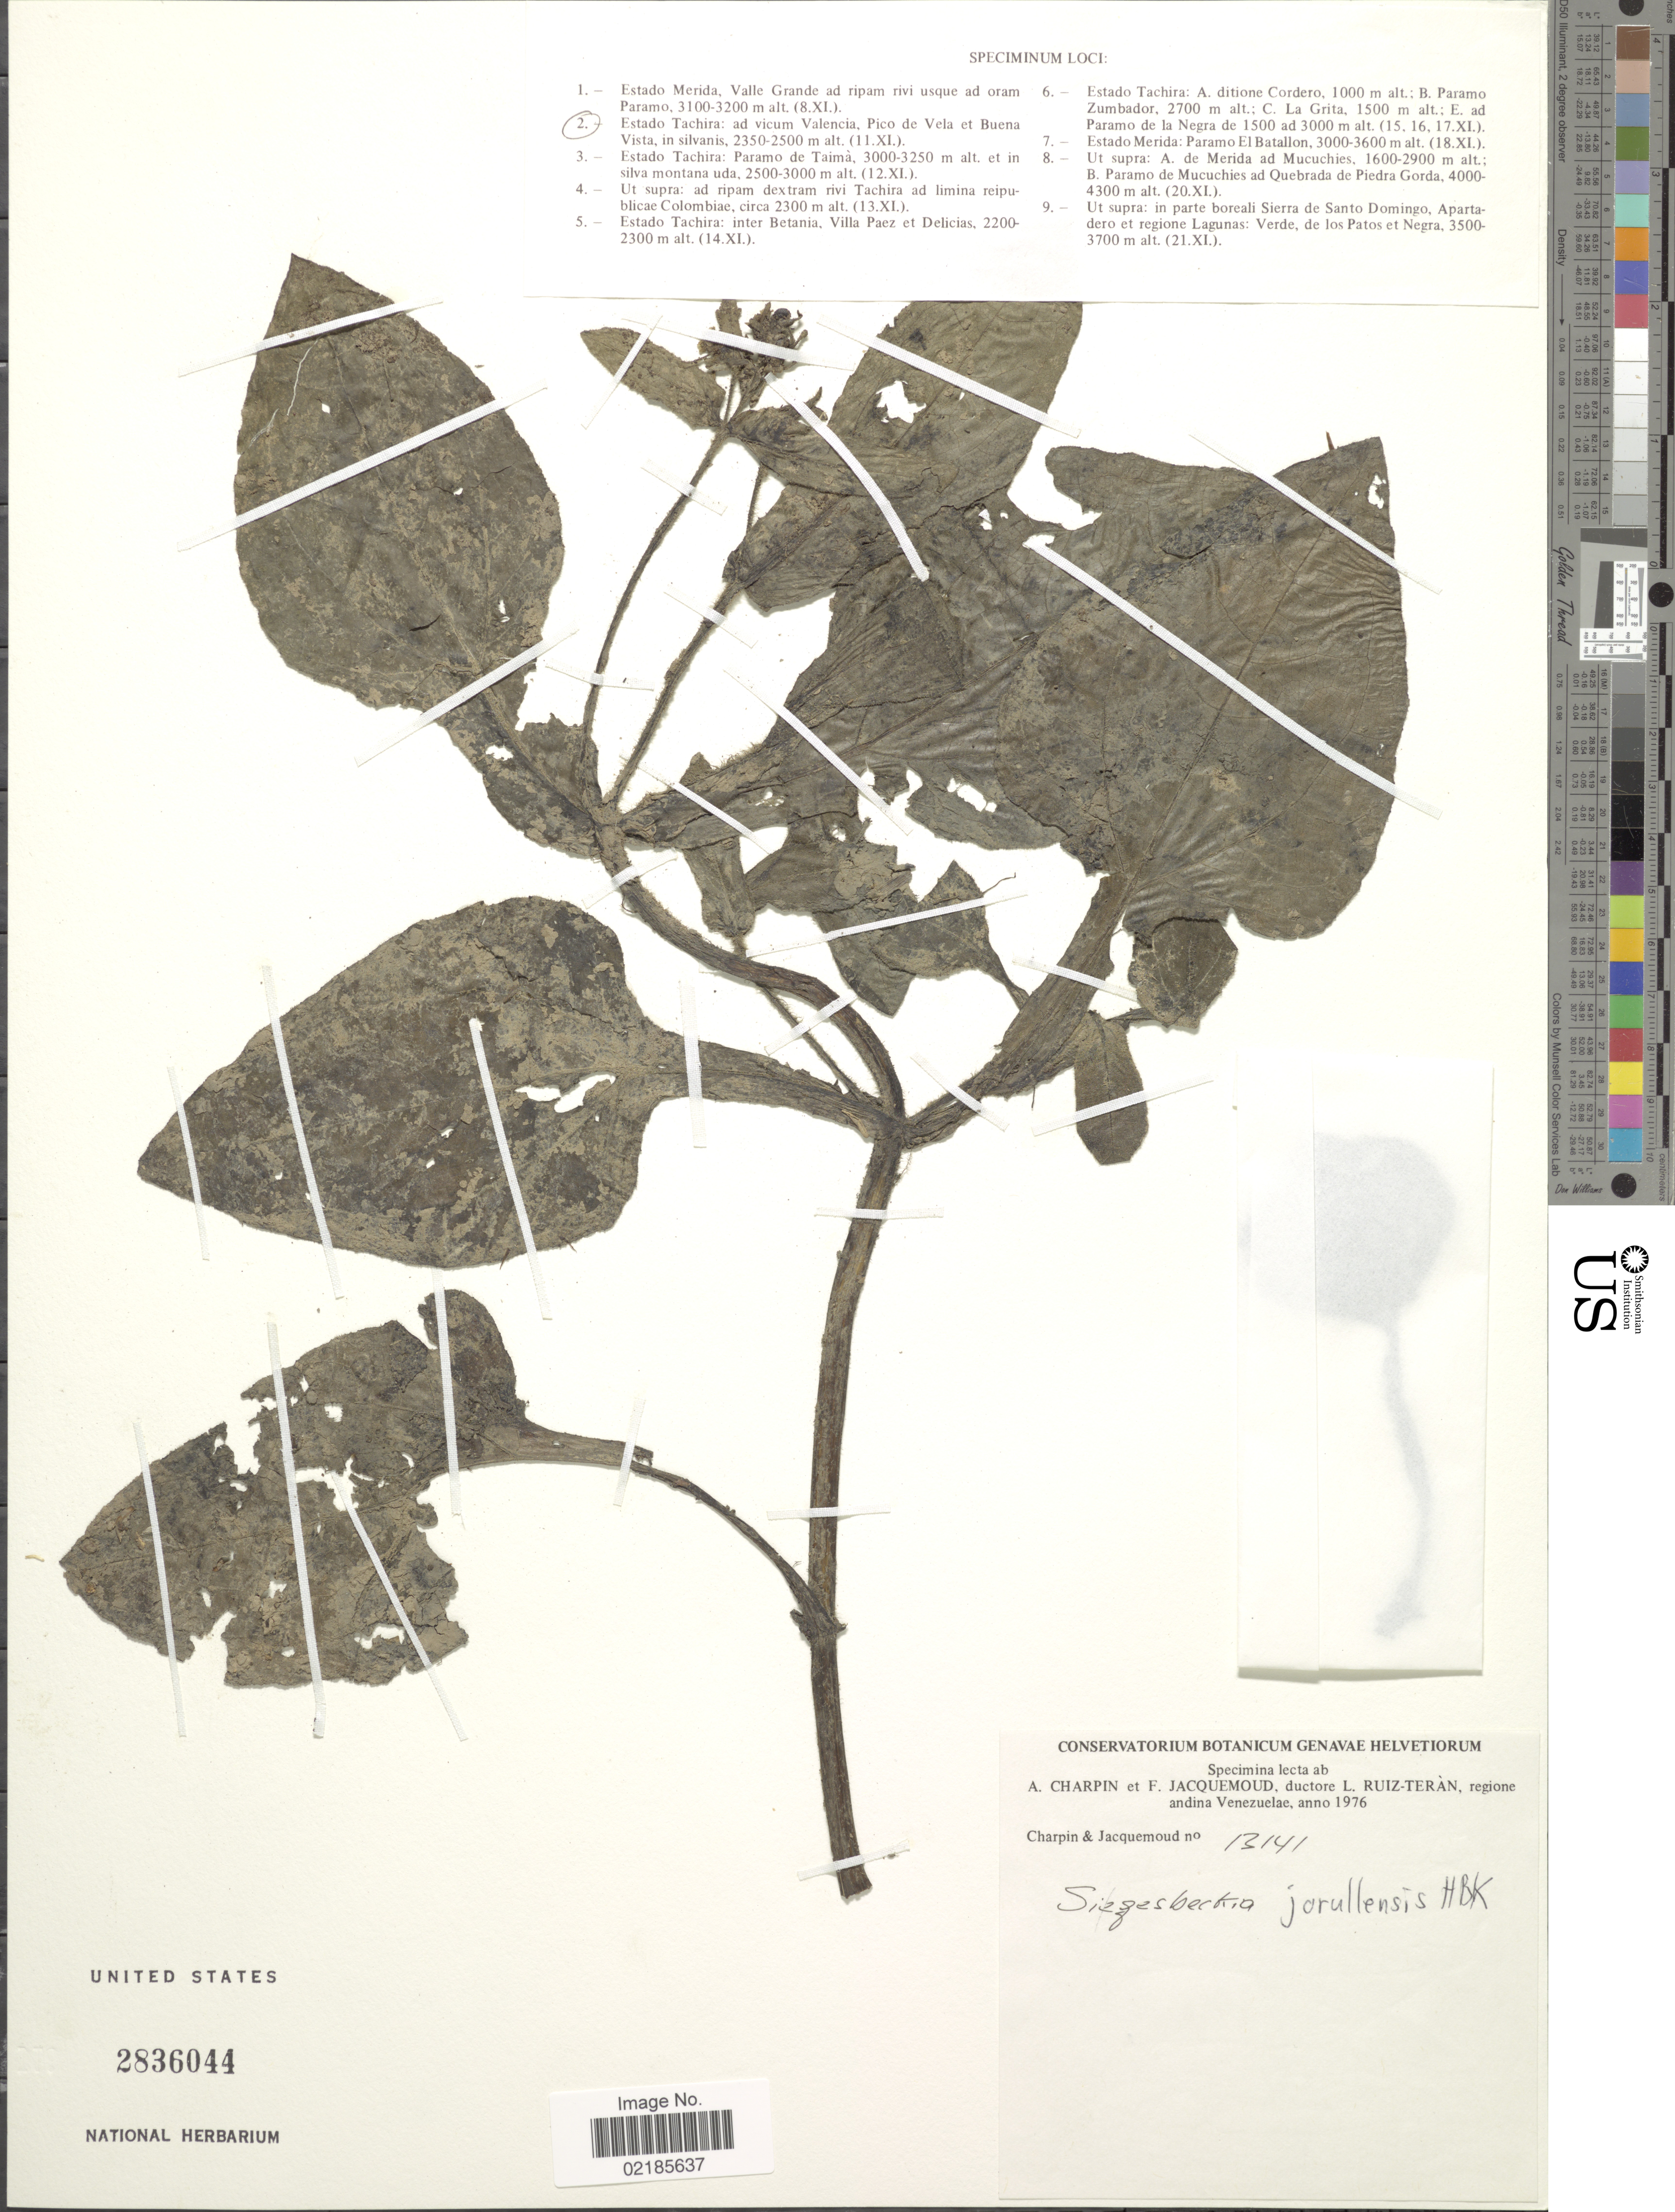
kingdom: Plantae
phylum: Tracheophyta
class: Magnoliopsida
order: Asterales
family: Asteraceae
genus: Sigesbeckia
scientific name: Sigesbeckia jorullensis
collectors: A. Charpin, F. Jacquemoud & L. E. Ruíz-Terán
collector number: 13141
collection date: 1976-11-11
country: Venezuela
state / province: Tachira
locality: Ad vicum Valencia, Pico de Vela et Buena Vista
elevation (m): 2350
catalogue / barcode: US 2836044